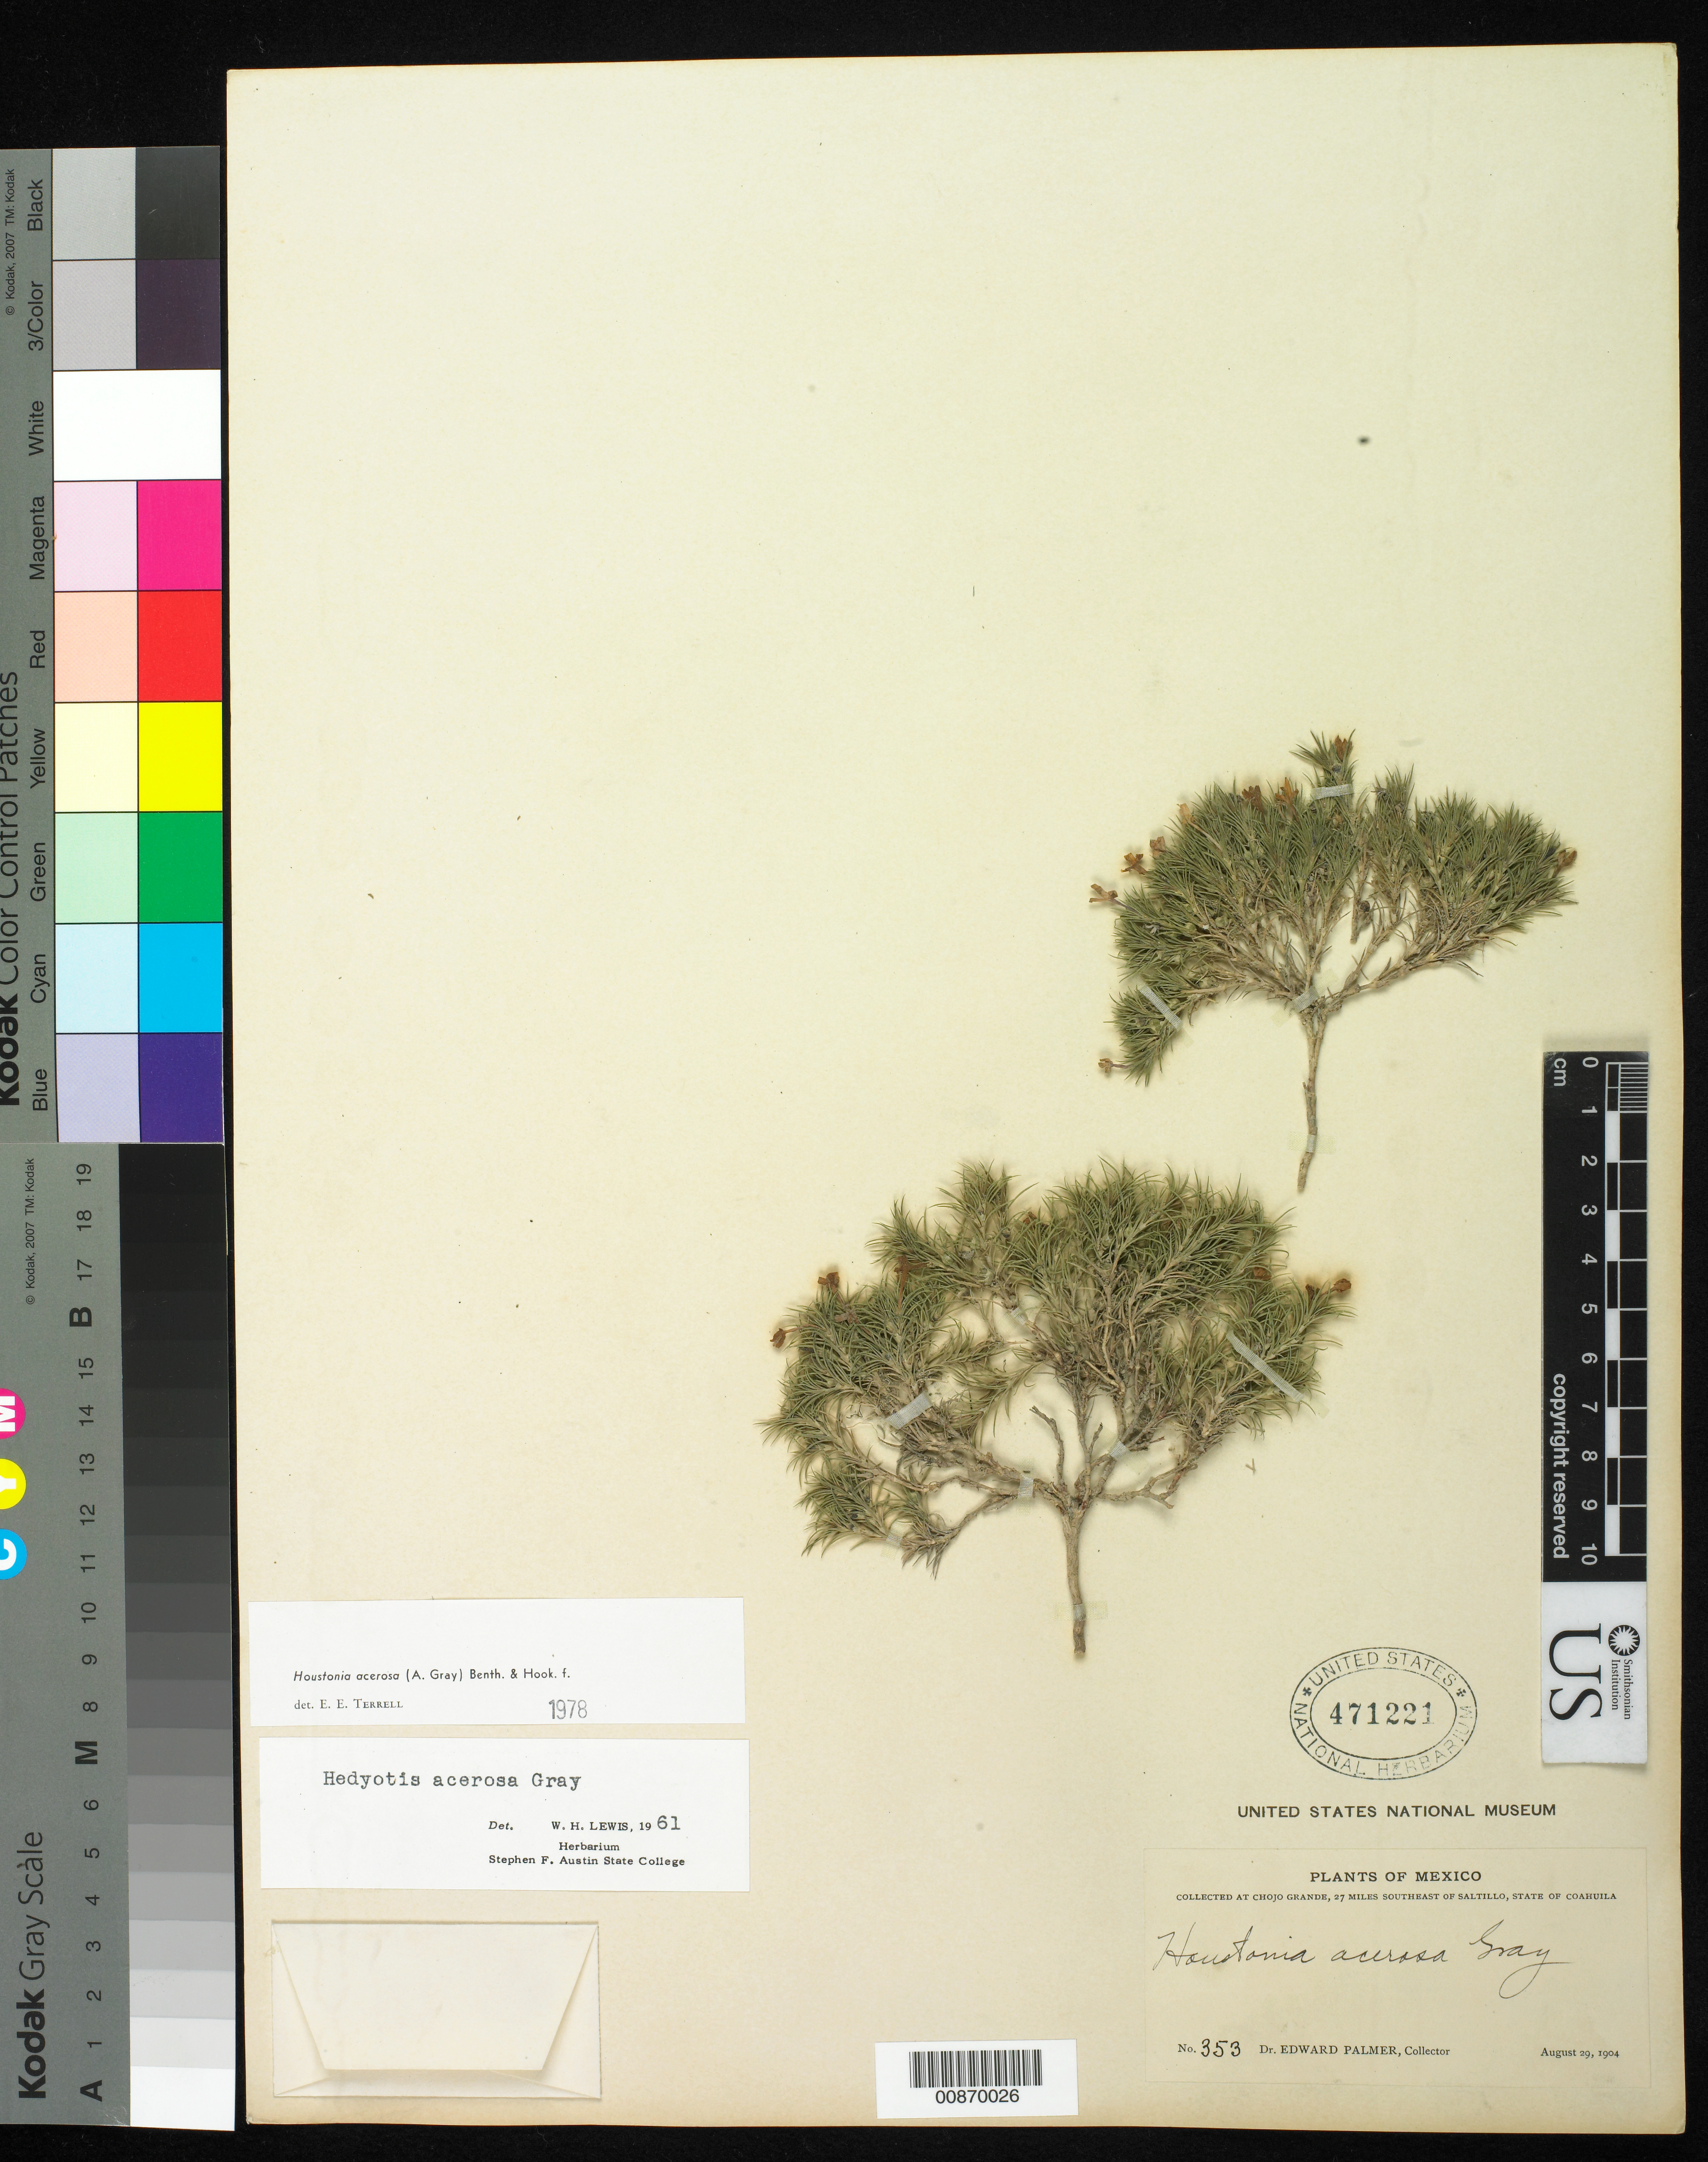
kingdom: Plantae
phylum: Tracheophyta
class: Magnoliopsida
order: Gentianales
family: Rubiaceae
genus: Houstonia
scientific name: Houstonia acerosa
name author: (A. Gray) Benth. & Hook. f.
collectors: E. Palmer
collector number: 353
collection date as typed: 29 Aug 1904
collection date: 1904-08-29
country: Mexico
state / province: Coahuila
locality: Chojo Grande, 27 miles southeast of Saltillo, Coahuila.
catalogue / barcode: US 471221